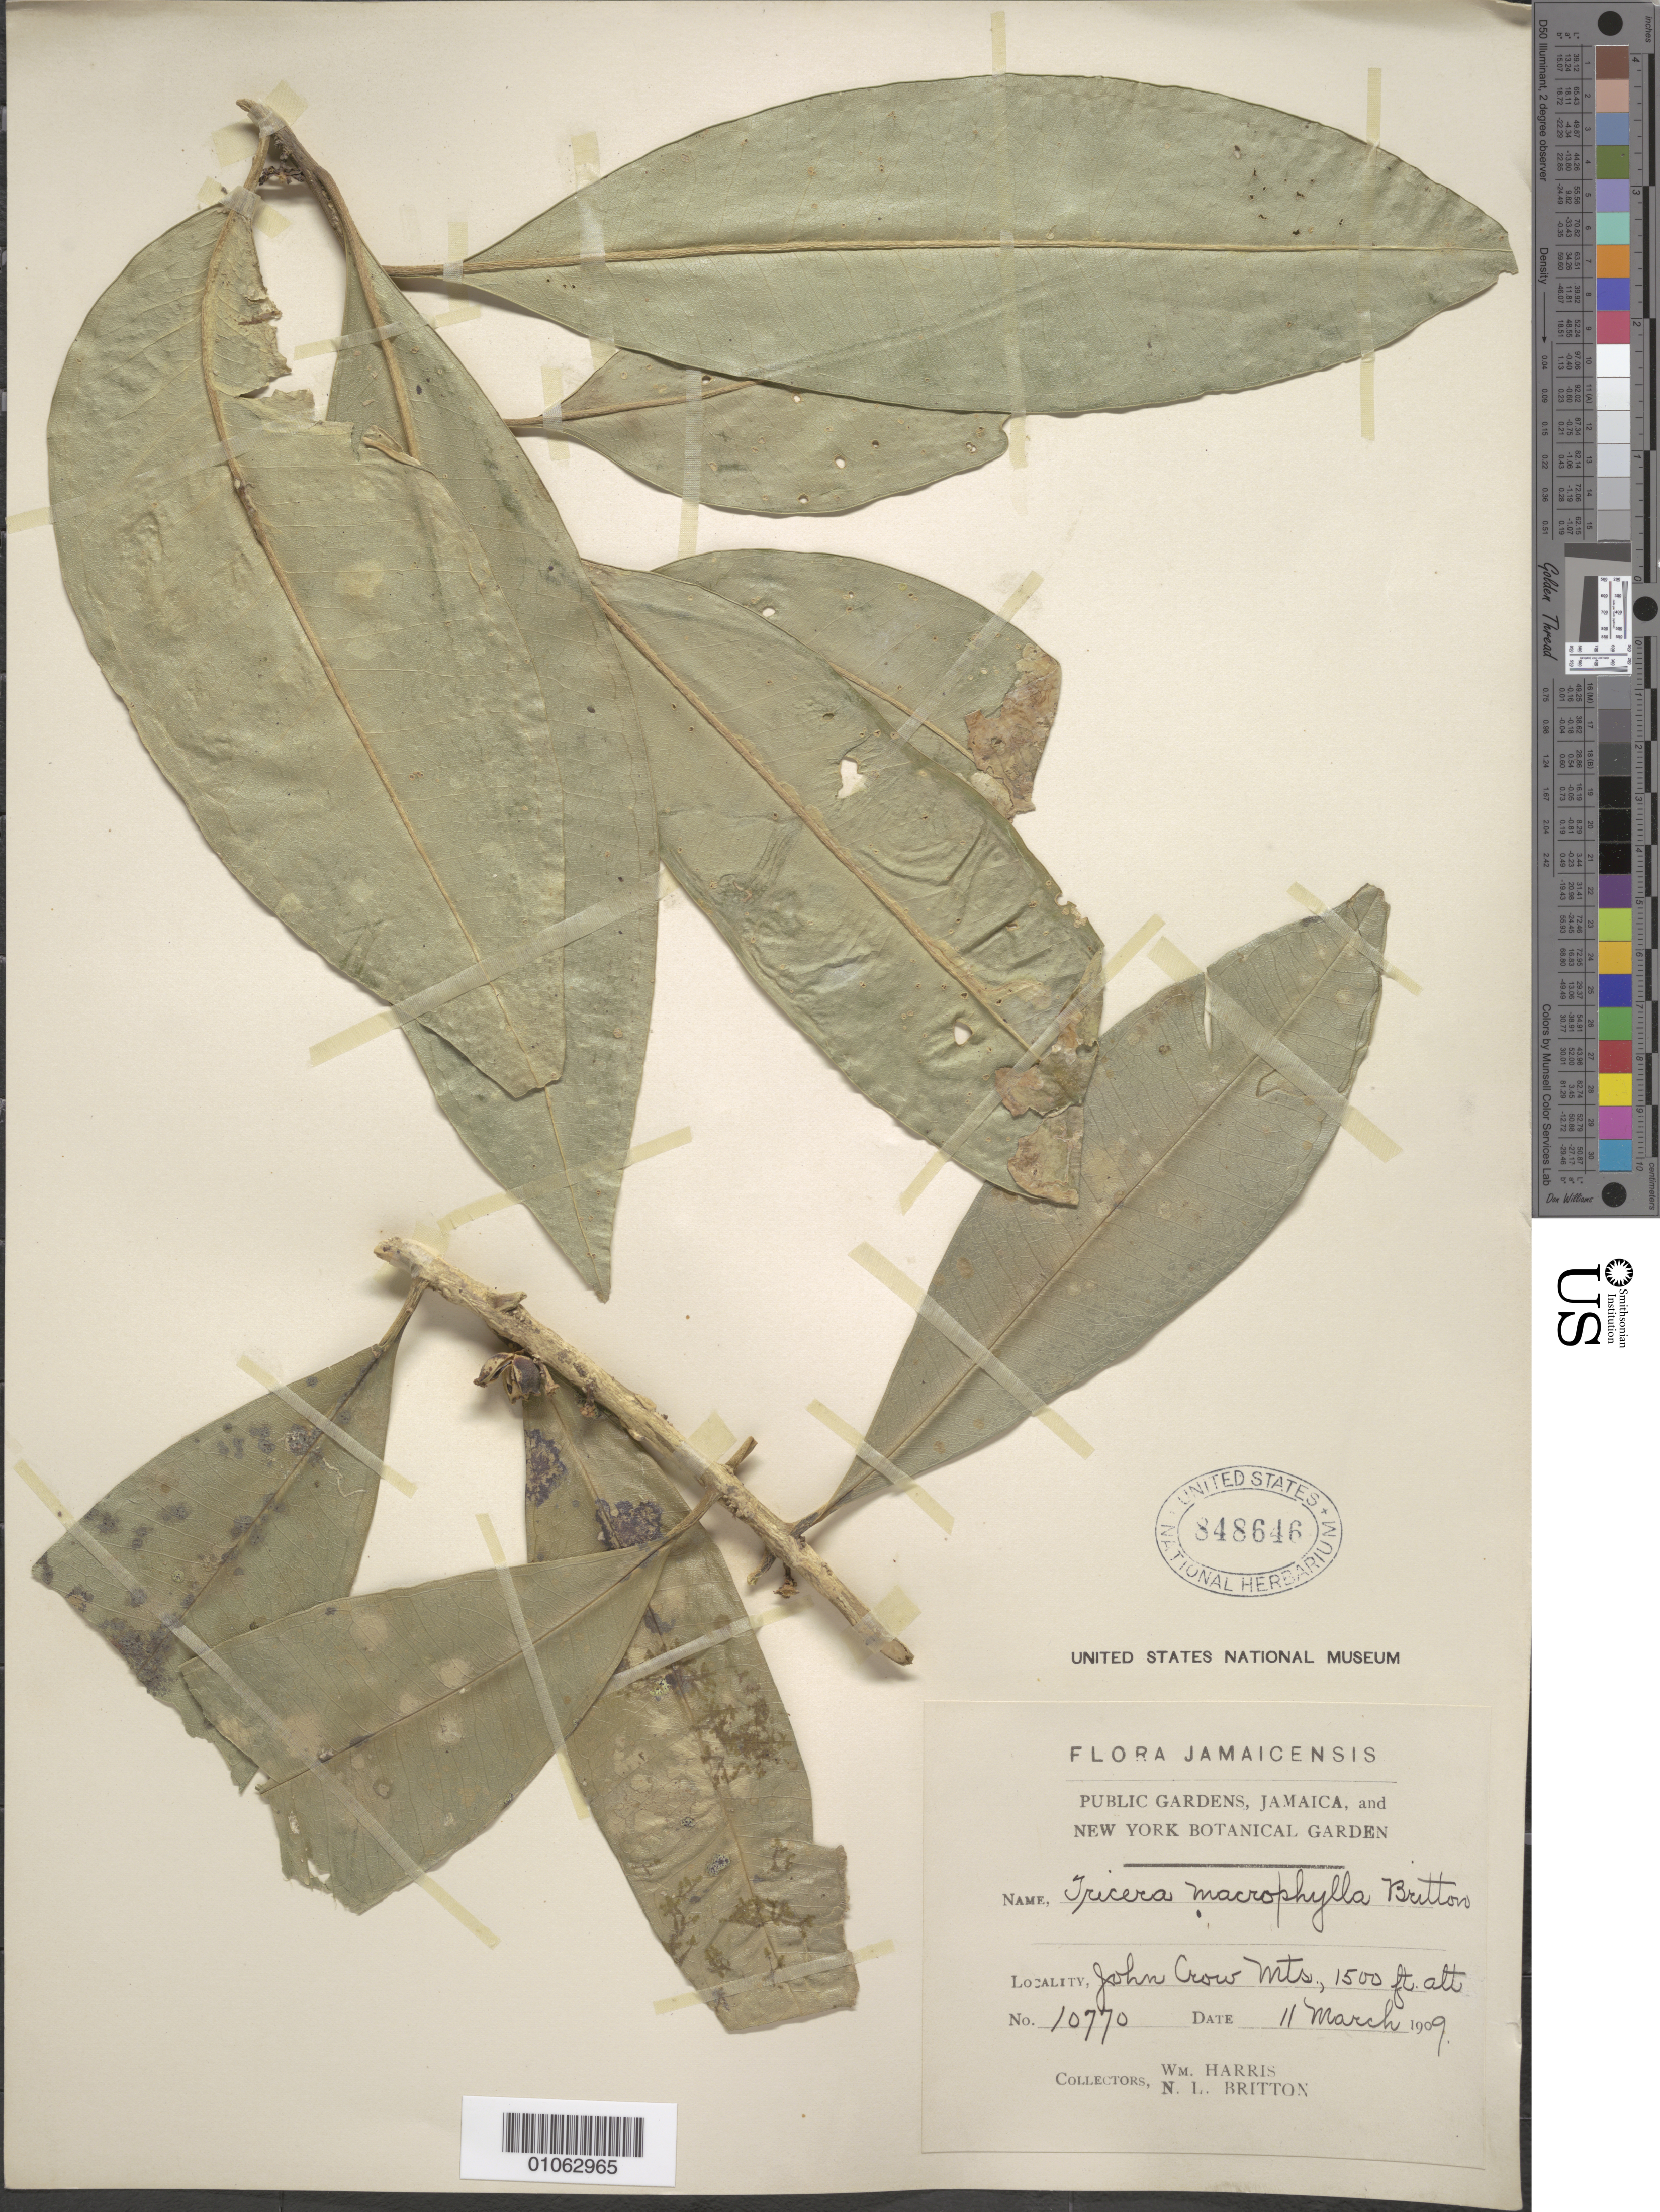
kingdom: Plantae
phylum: Tracheophyta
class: Magnoliopsida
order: Buxales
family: Buxaceae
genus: Buxus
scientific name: Buxus macrophylla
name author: (Britton) Fawc. & Rendle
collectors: W. Harris & N. Britton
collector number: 10770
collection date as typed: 11 Mar 1909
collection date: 1909-03-11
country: Jamaica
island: Jamaica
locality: John Crow mountains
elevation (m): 457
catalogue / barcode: US 848646